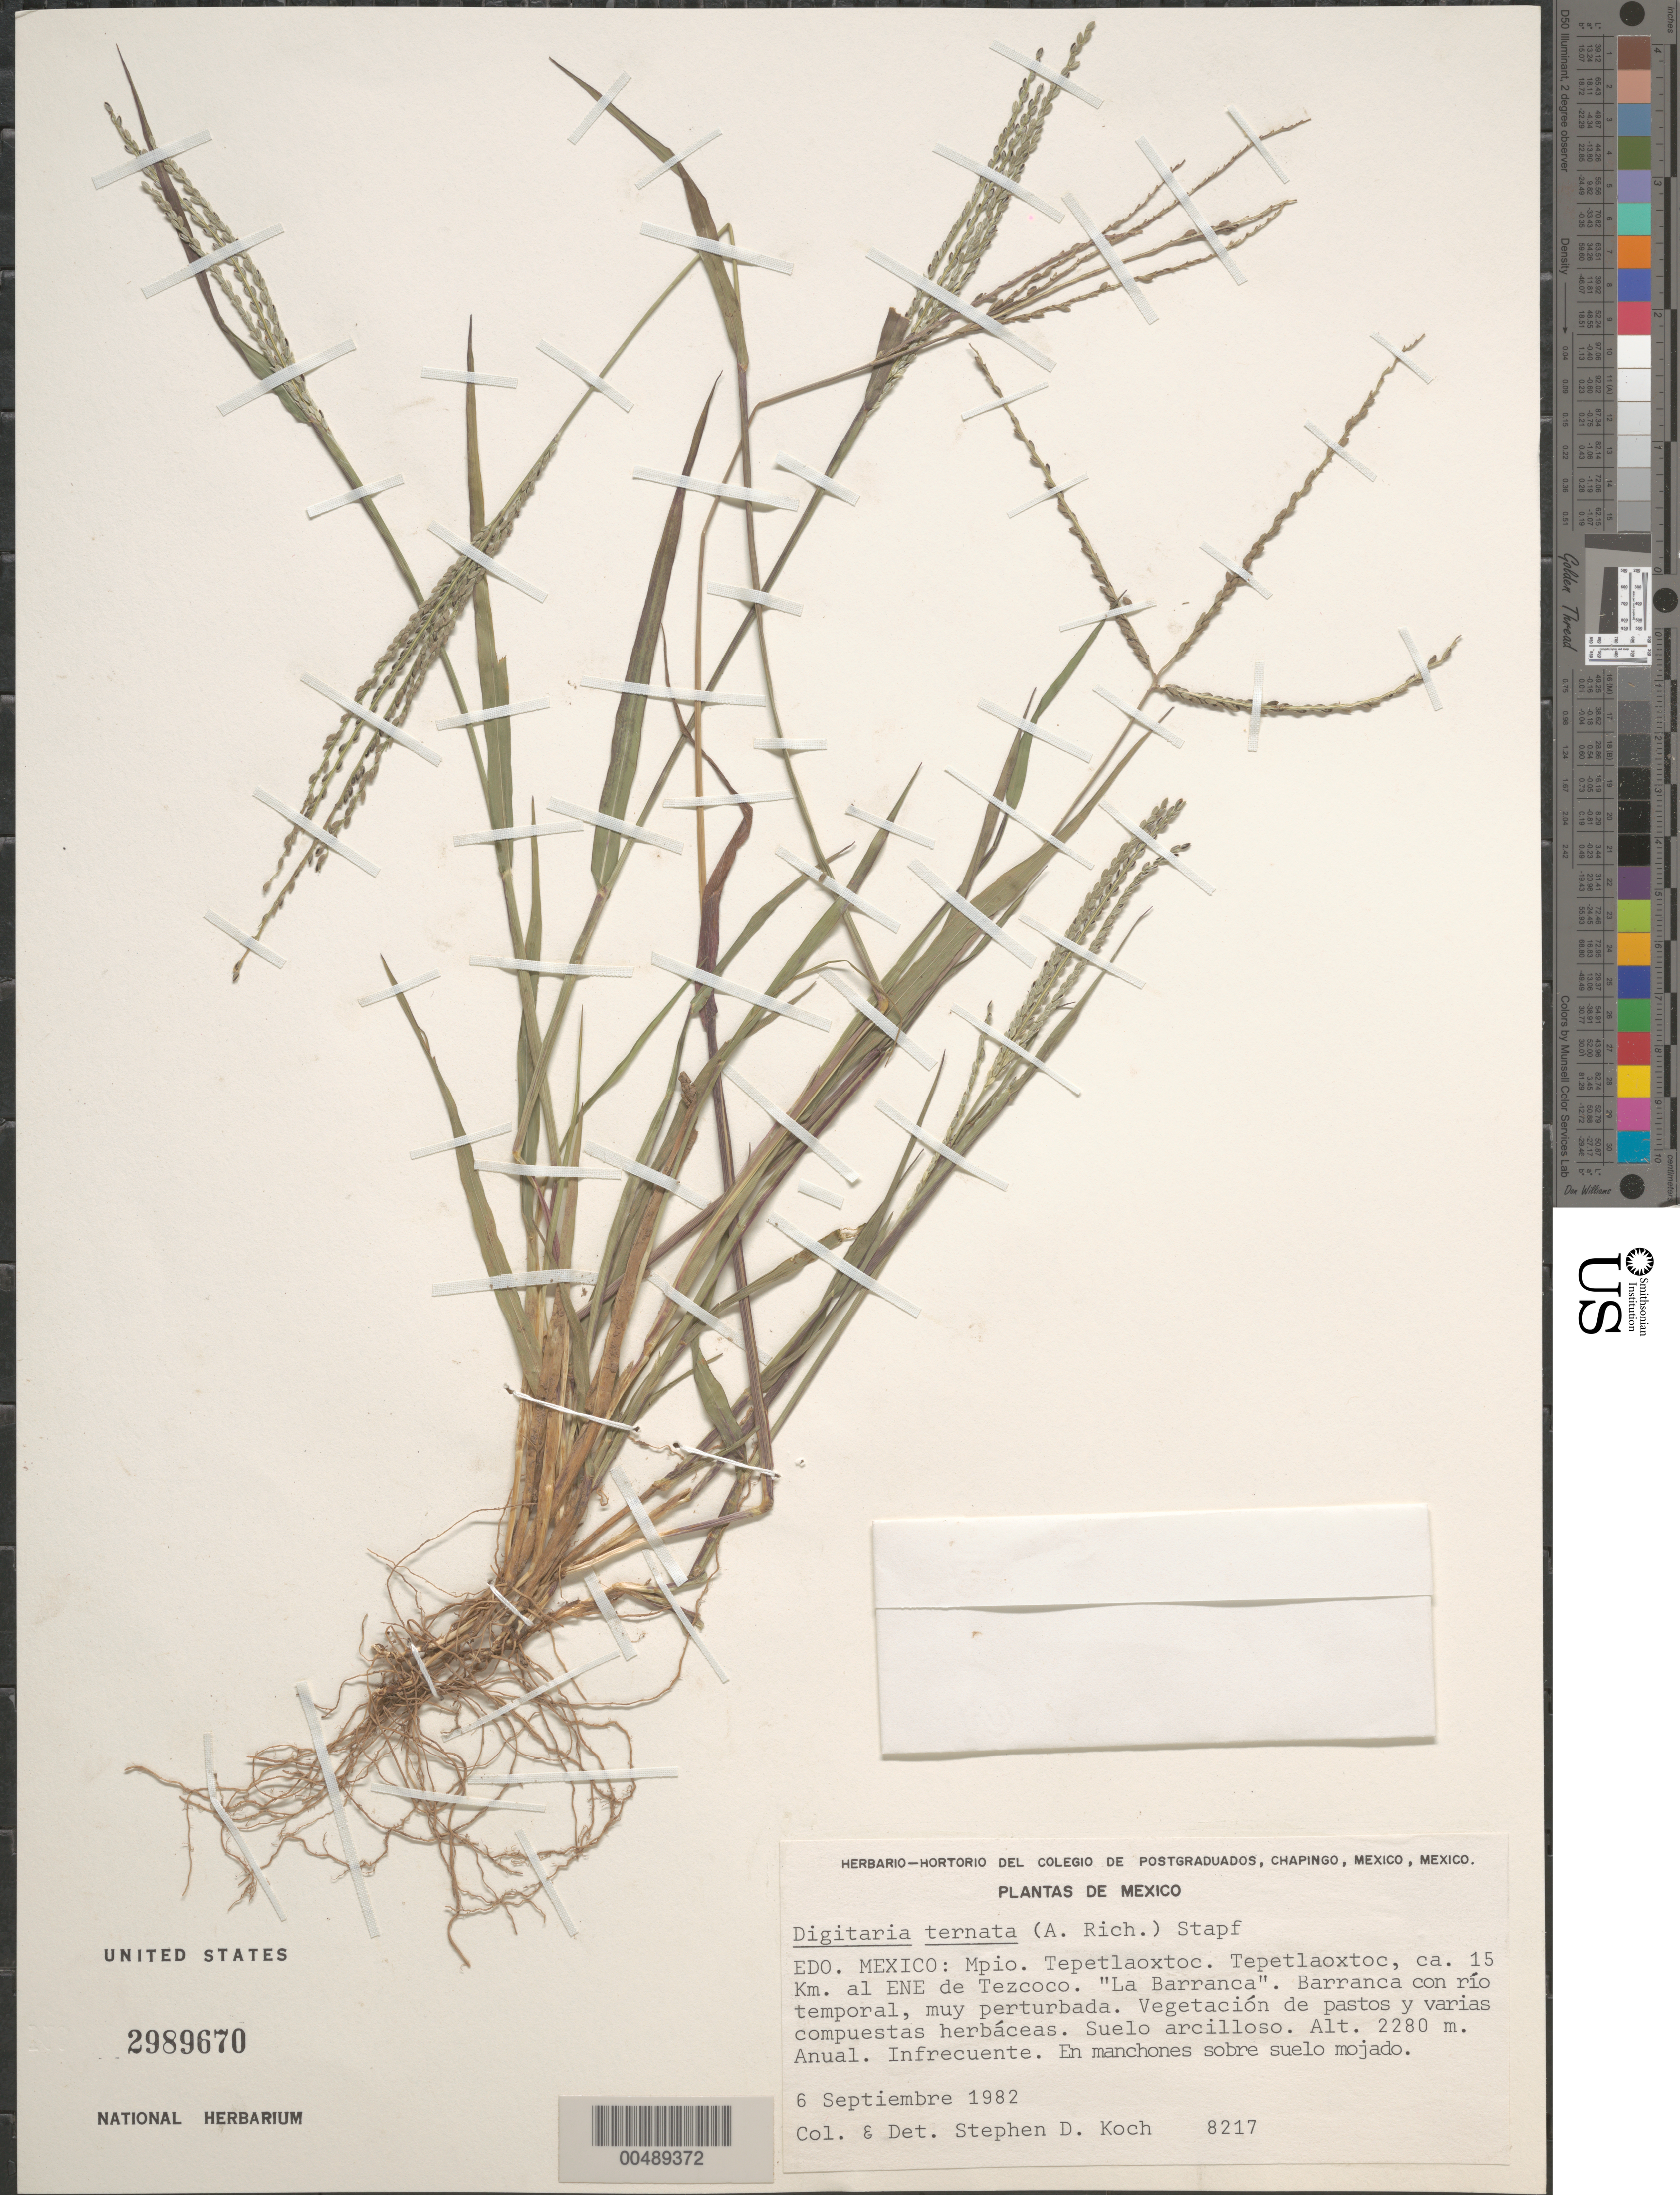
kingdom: Plantae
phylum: Tracheophyta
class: Liliopsida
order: Poales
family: Poaceae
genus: Digitaria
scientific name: Digitaria ternata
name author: (Hochr. ex A. Rich.) Stapf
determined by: Koch, S. D.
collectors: S. D. Koch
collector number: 8217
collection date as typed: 6 Sep 1982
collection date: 1982-09-06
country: Mexico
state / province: Mexico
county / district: Tepetlaoxtoc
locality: Tepetlaoxtoc, ca 15 km ENE de Texcoco, La Barranca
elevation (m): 2280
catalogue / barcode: US 2989670